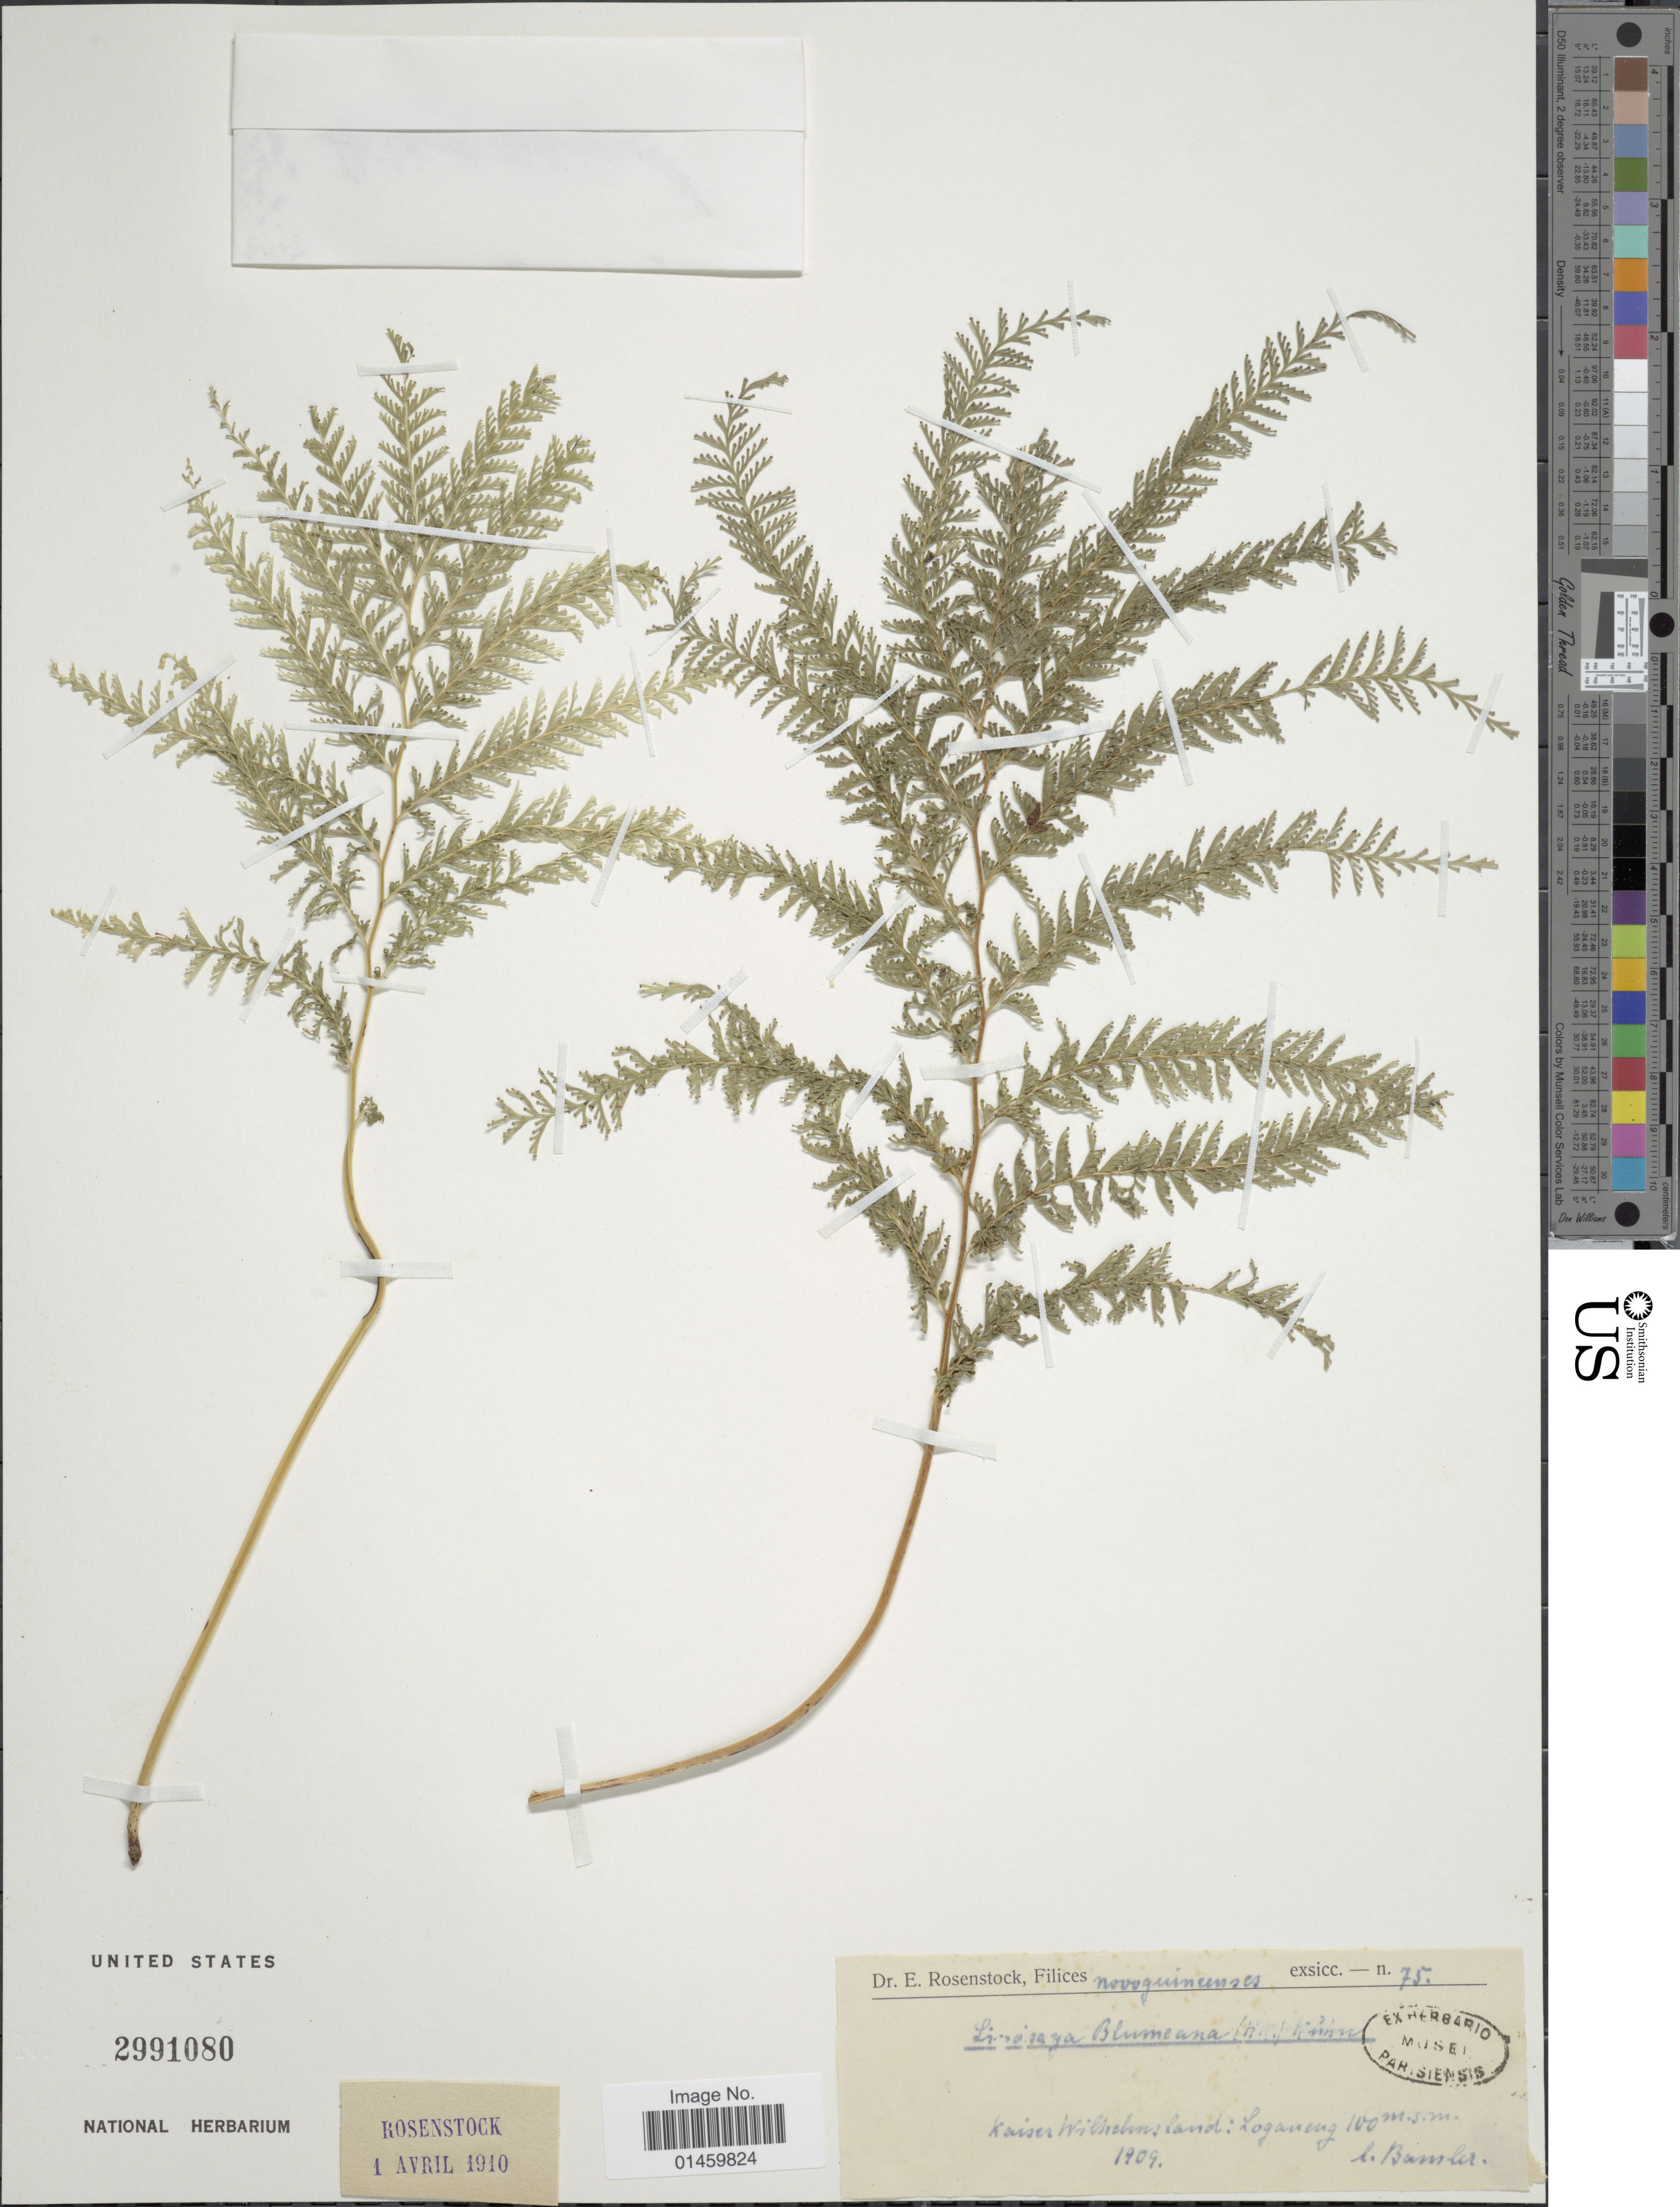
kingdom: Plantae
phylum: Tracheophyta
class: Polypodiopsida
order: Polypodiales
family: Lindsaeaceae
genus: Lindsaea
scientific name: Lindsaea tenuifolia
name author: Blume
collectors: L. Bamler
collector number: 75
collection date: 1909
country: Papua New Guinea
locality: Filices novoguineenses. Kaiser Wilhelmsland: Loganeng.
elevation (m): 100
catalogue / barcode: US 2991080